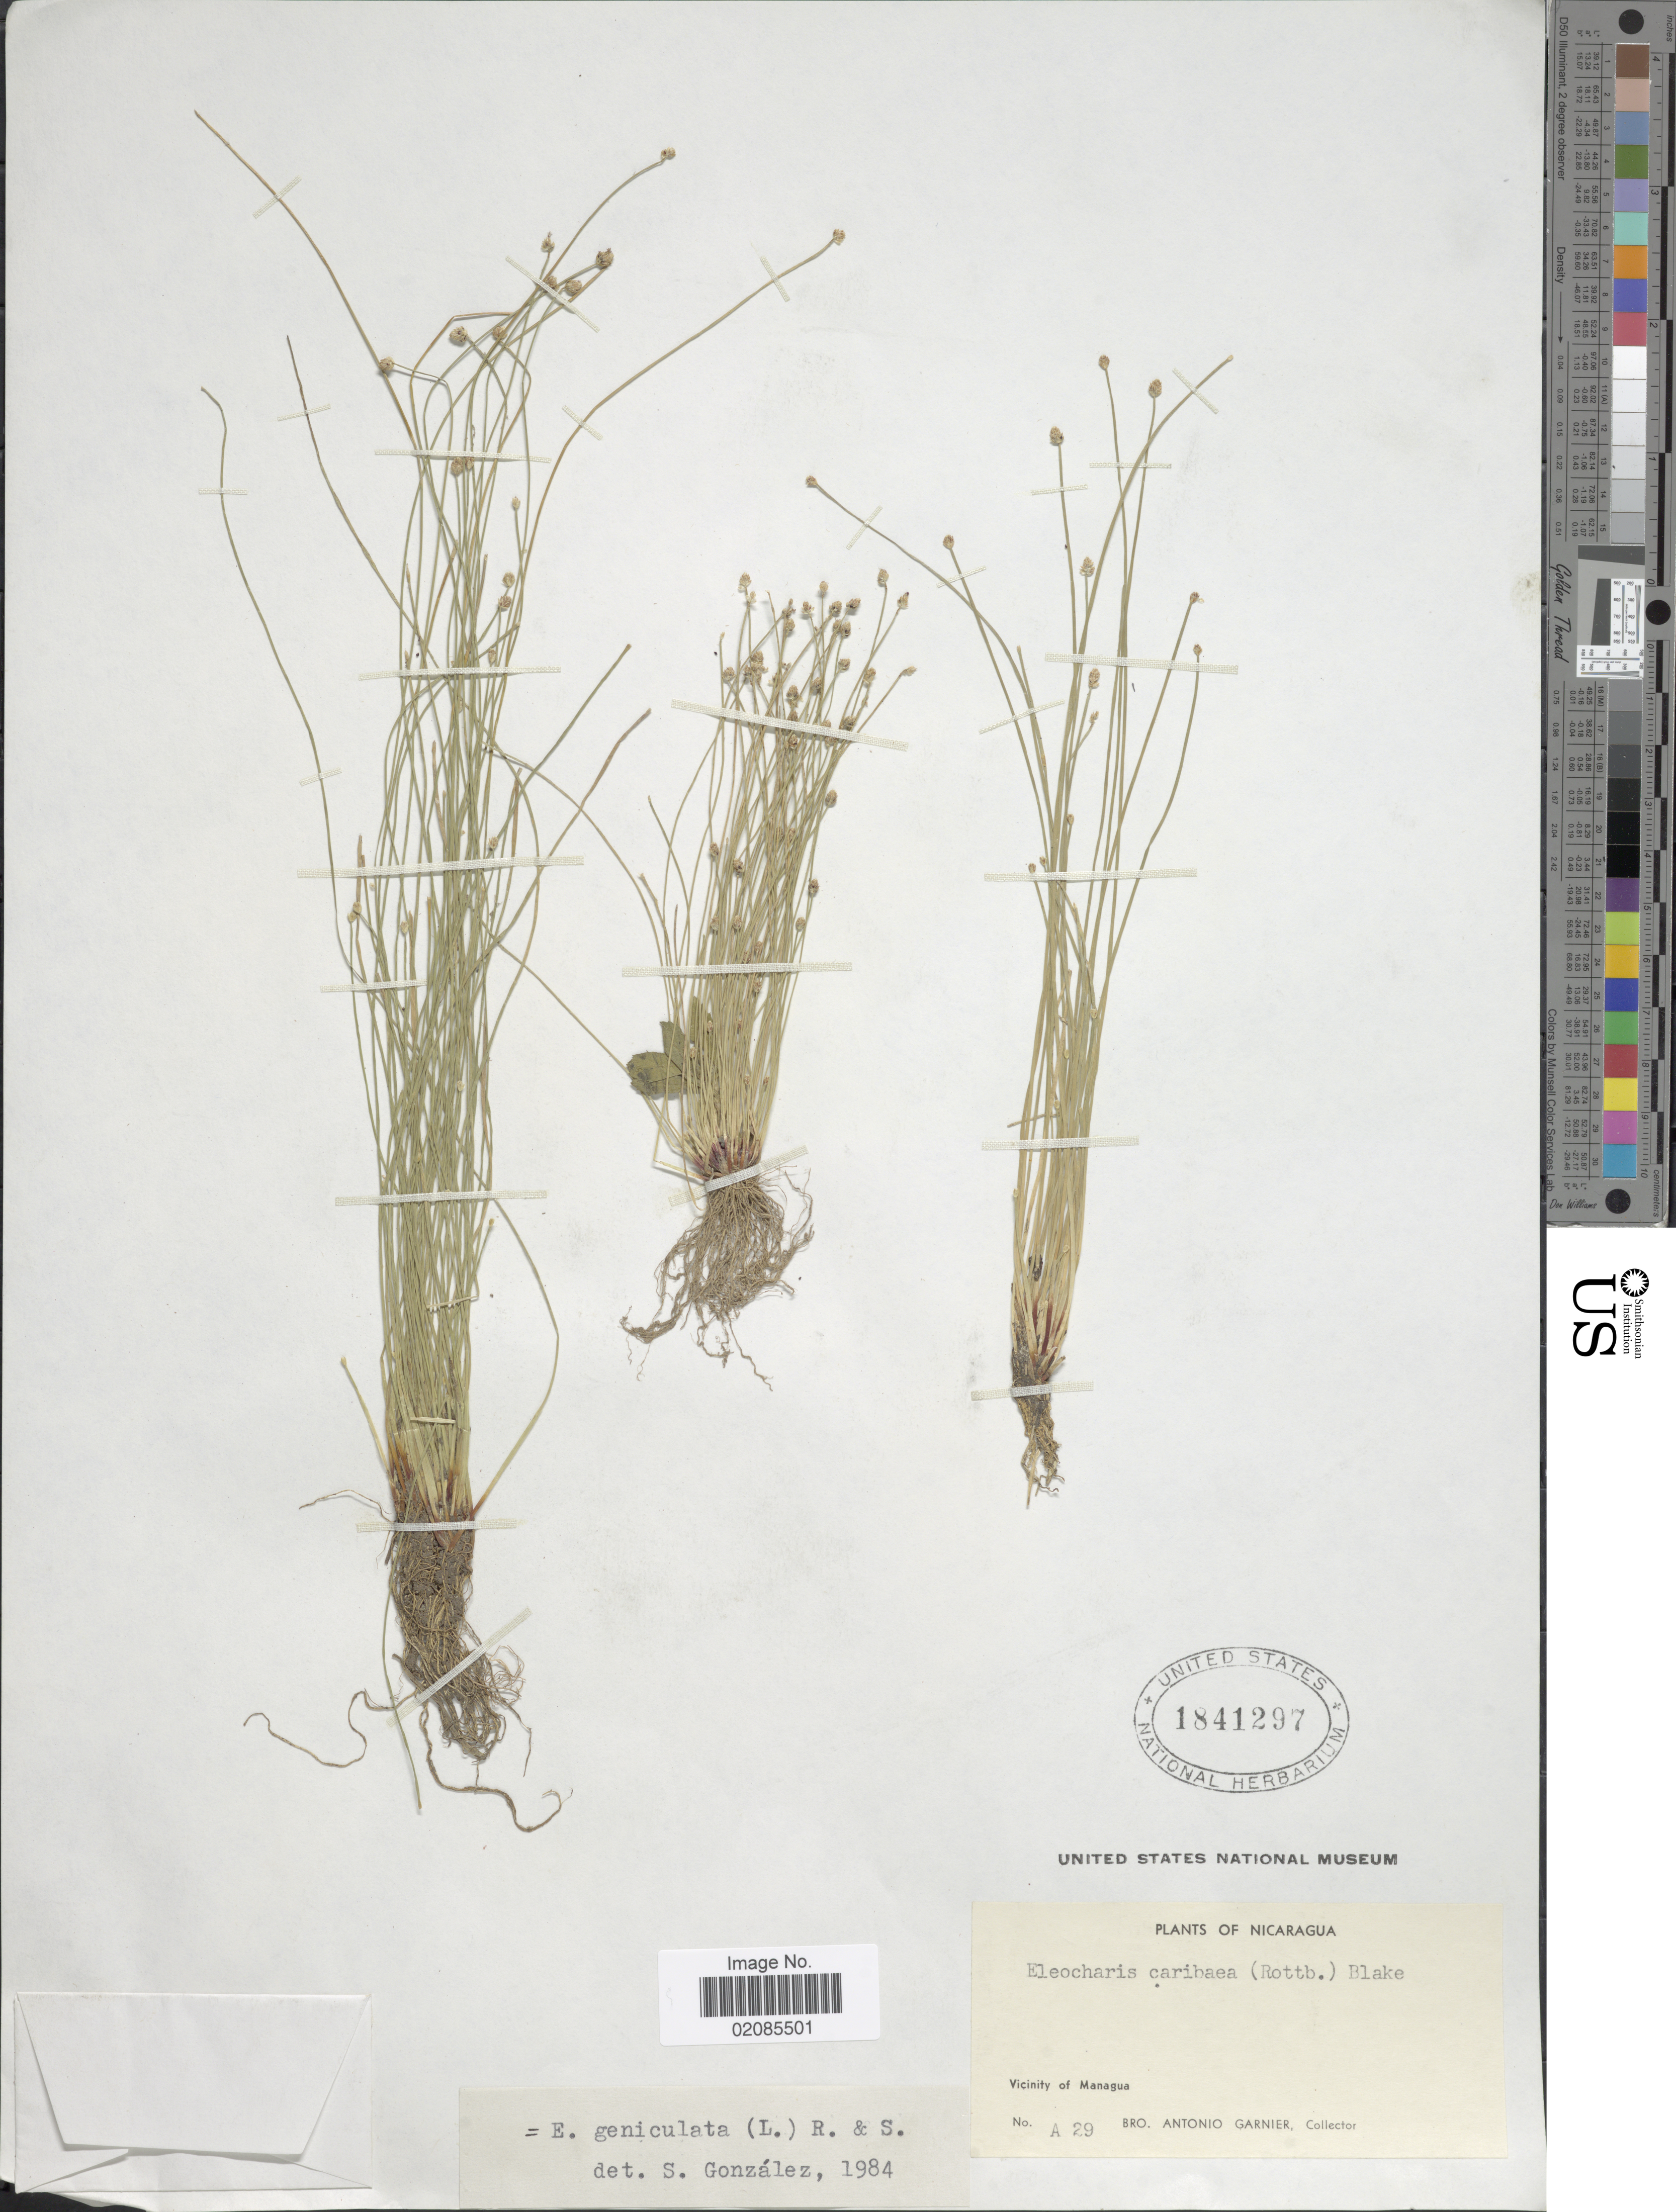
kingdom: Plantae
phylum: Tracheophyta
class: Liliopsida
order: Poales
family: Cyperaceae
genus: Eleocharis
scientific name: Eleocharis geniculata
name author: (L.) Roem. & Schult.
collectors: Bro. A. Garnier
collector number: A 29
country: Nicaragua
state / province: Managua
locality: Vicinity of Managua.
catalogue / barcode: US 1841297